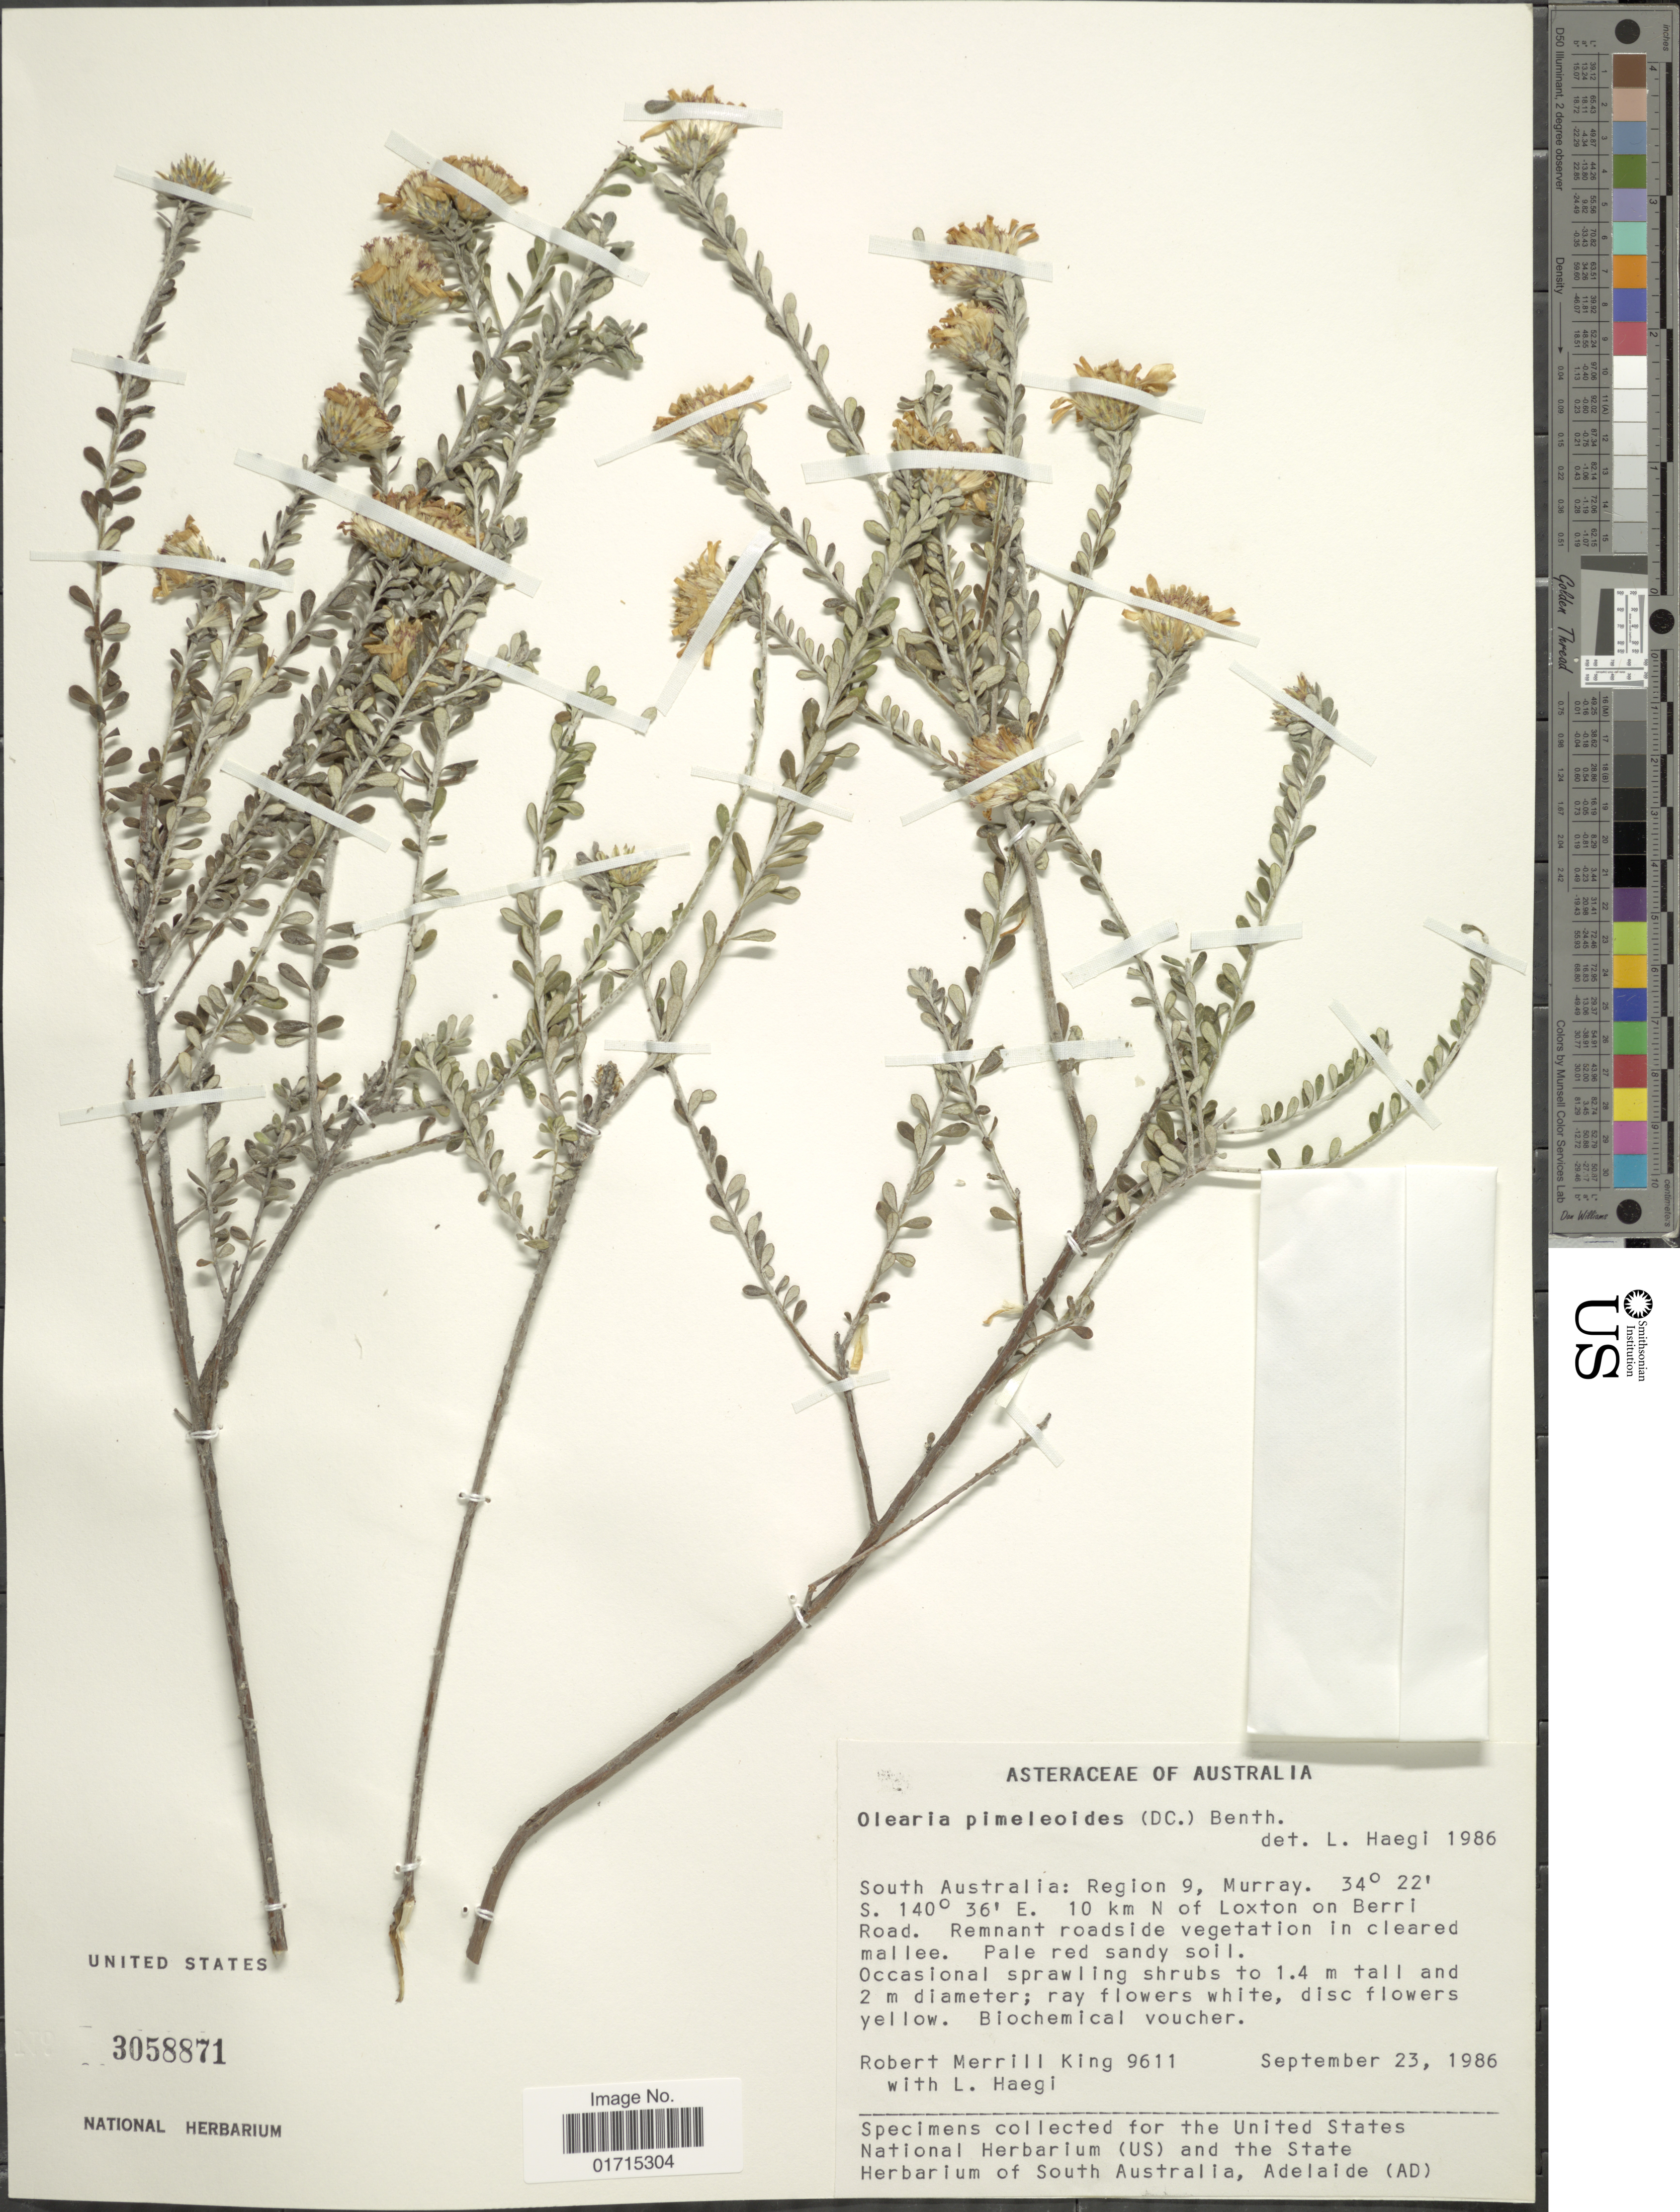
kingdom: Plantae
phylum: Tracheophyta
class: Magnoliopsida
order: Asterales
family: Asteraceae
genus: Olearia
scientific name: Olearia pimeleoides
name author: (DC.) Benth.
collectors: R. M. King & L. Haegi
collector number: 9611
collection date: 1986-09-23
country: Australia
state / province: South Australia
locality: Region 9, Murray. 10 km N of Loxton on Berri Road.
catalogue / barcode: US 3058871